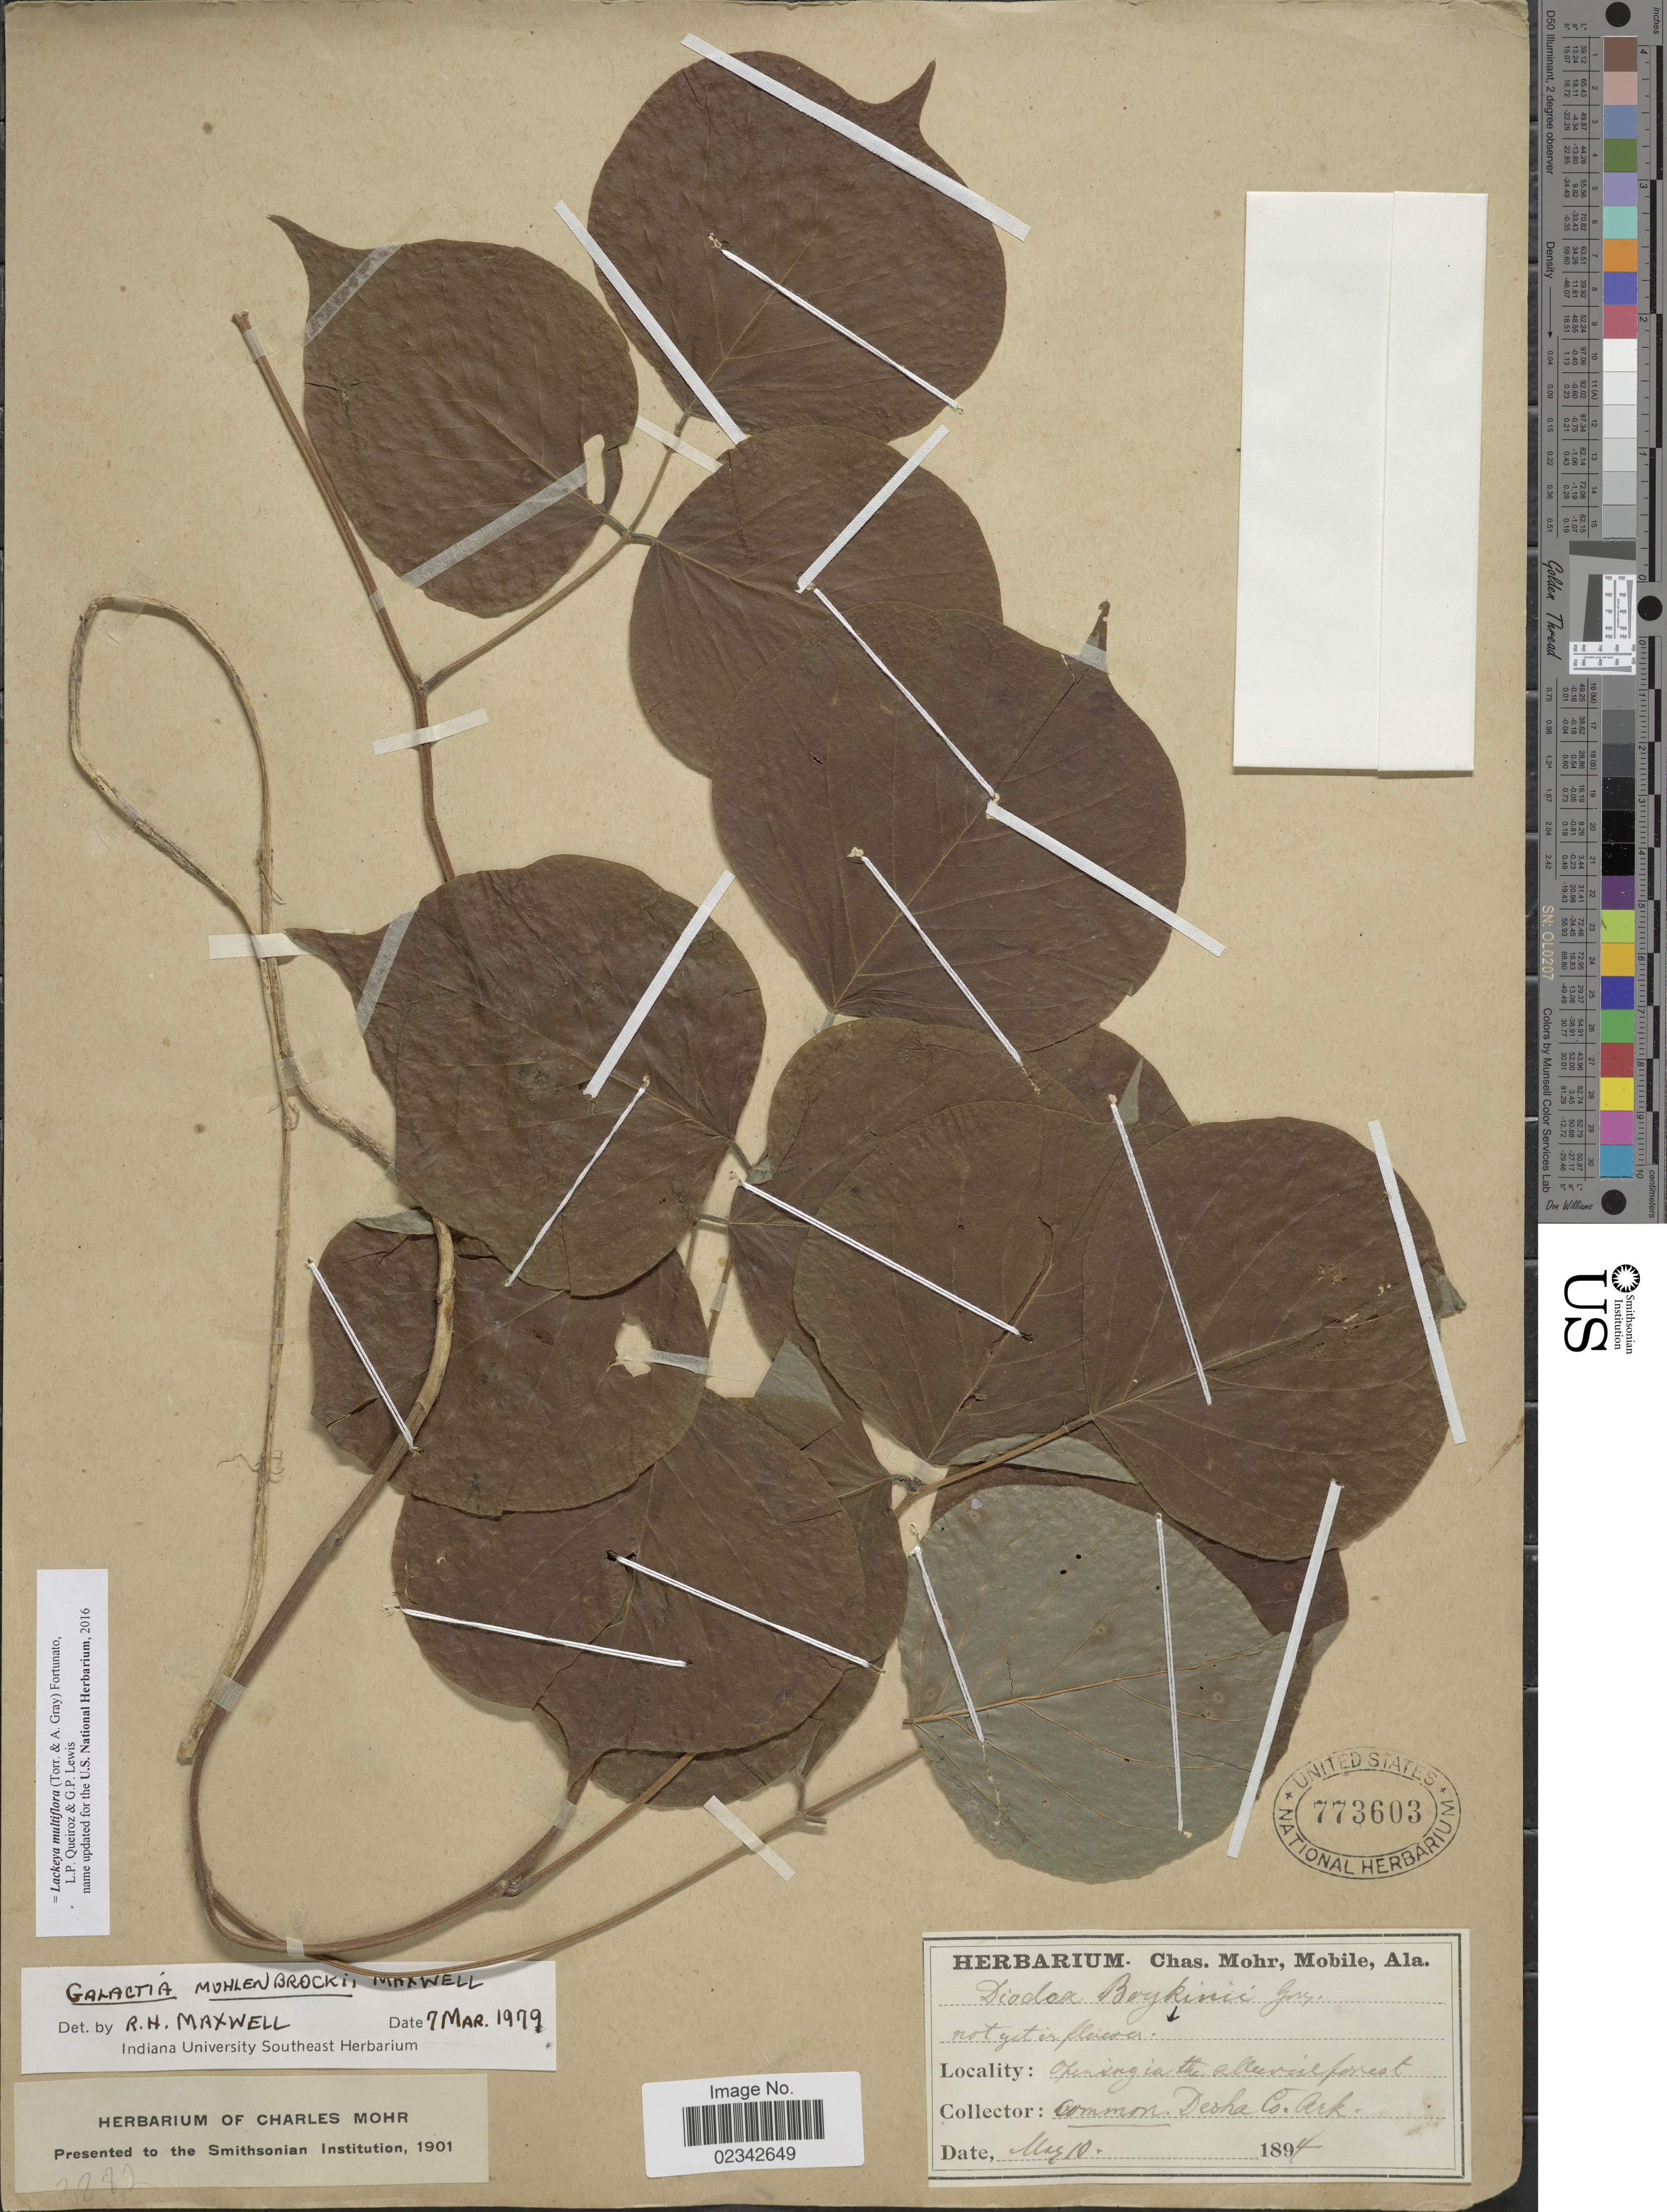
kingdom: Plantae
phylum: Tracheophyta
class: Magnoliopsida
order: Fabales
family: Fabaceae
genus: Lackeya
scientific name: Lackeya multiflora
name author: (Torr. & A. Gray) Fortunato et al.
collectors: ex herb. Charles Mohr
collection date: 1894-05-10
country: United States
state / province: Arkansas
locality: Opening in the alluvial forest, Desha Co.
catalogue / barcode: US 773603